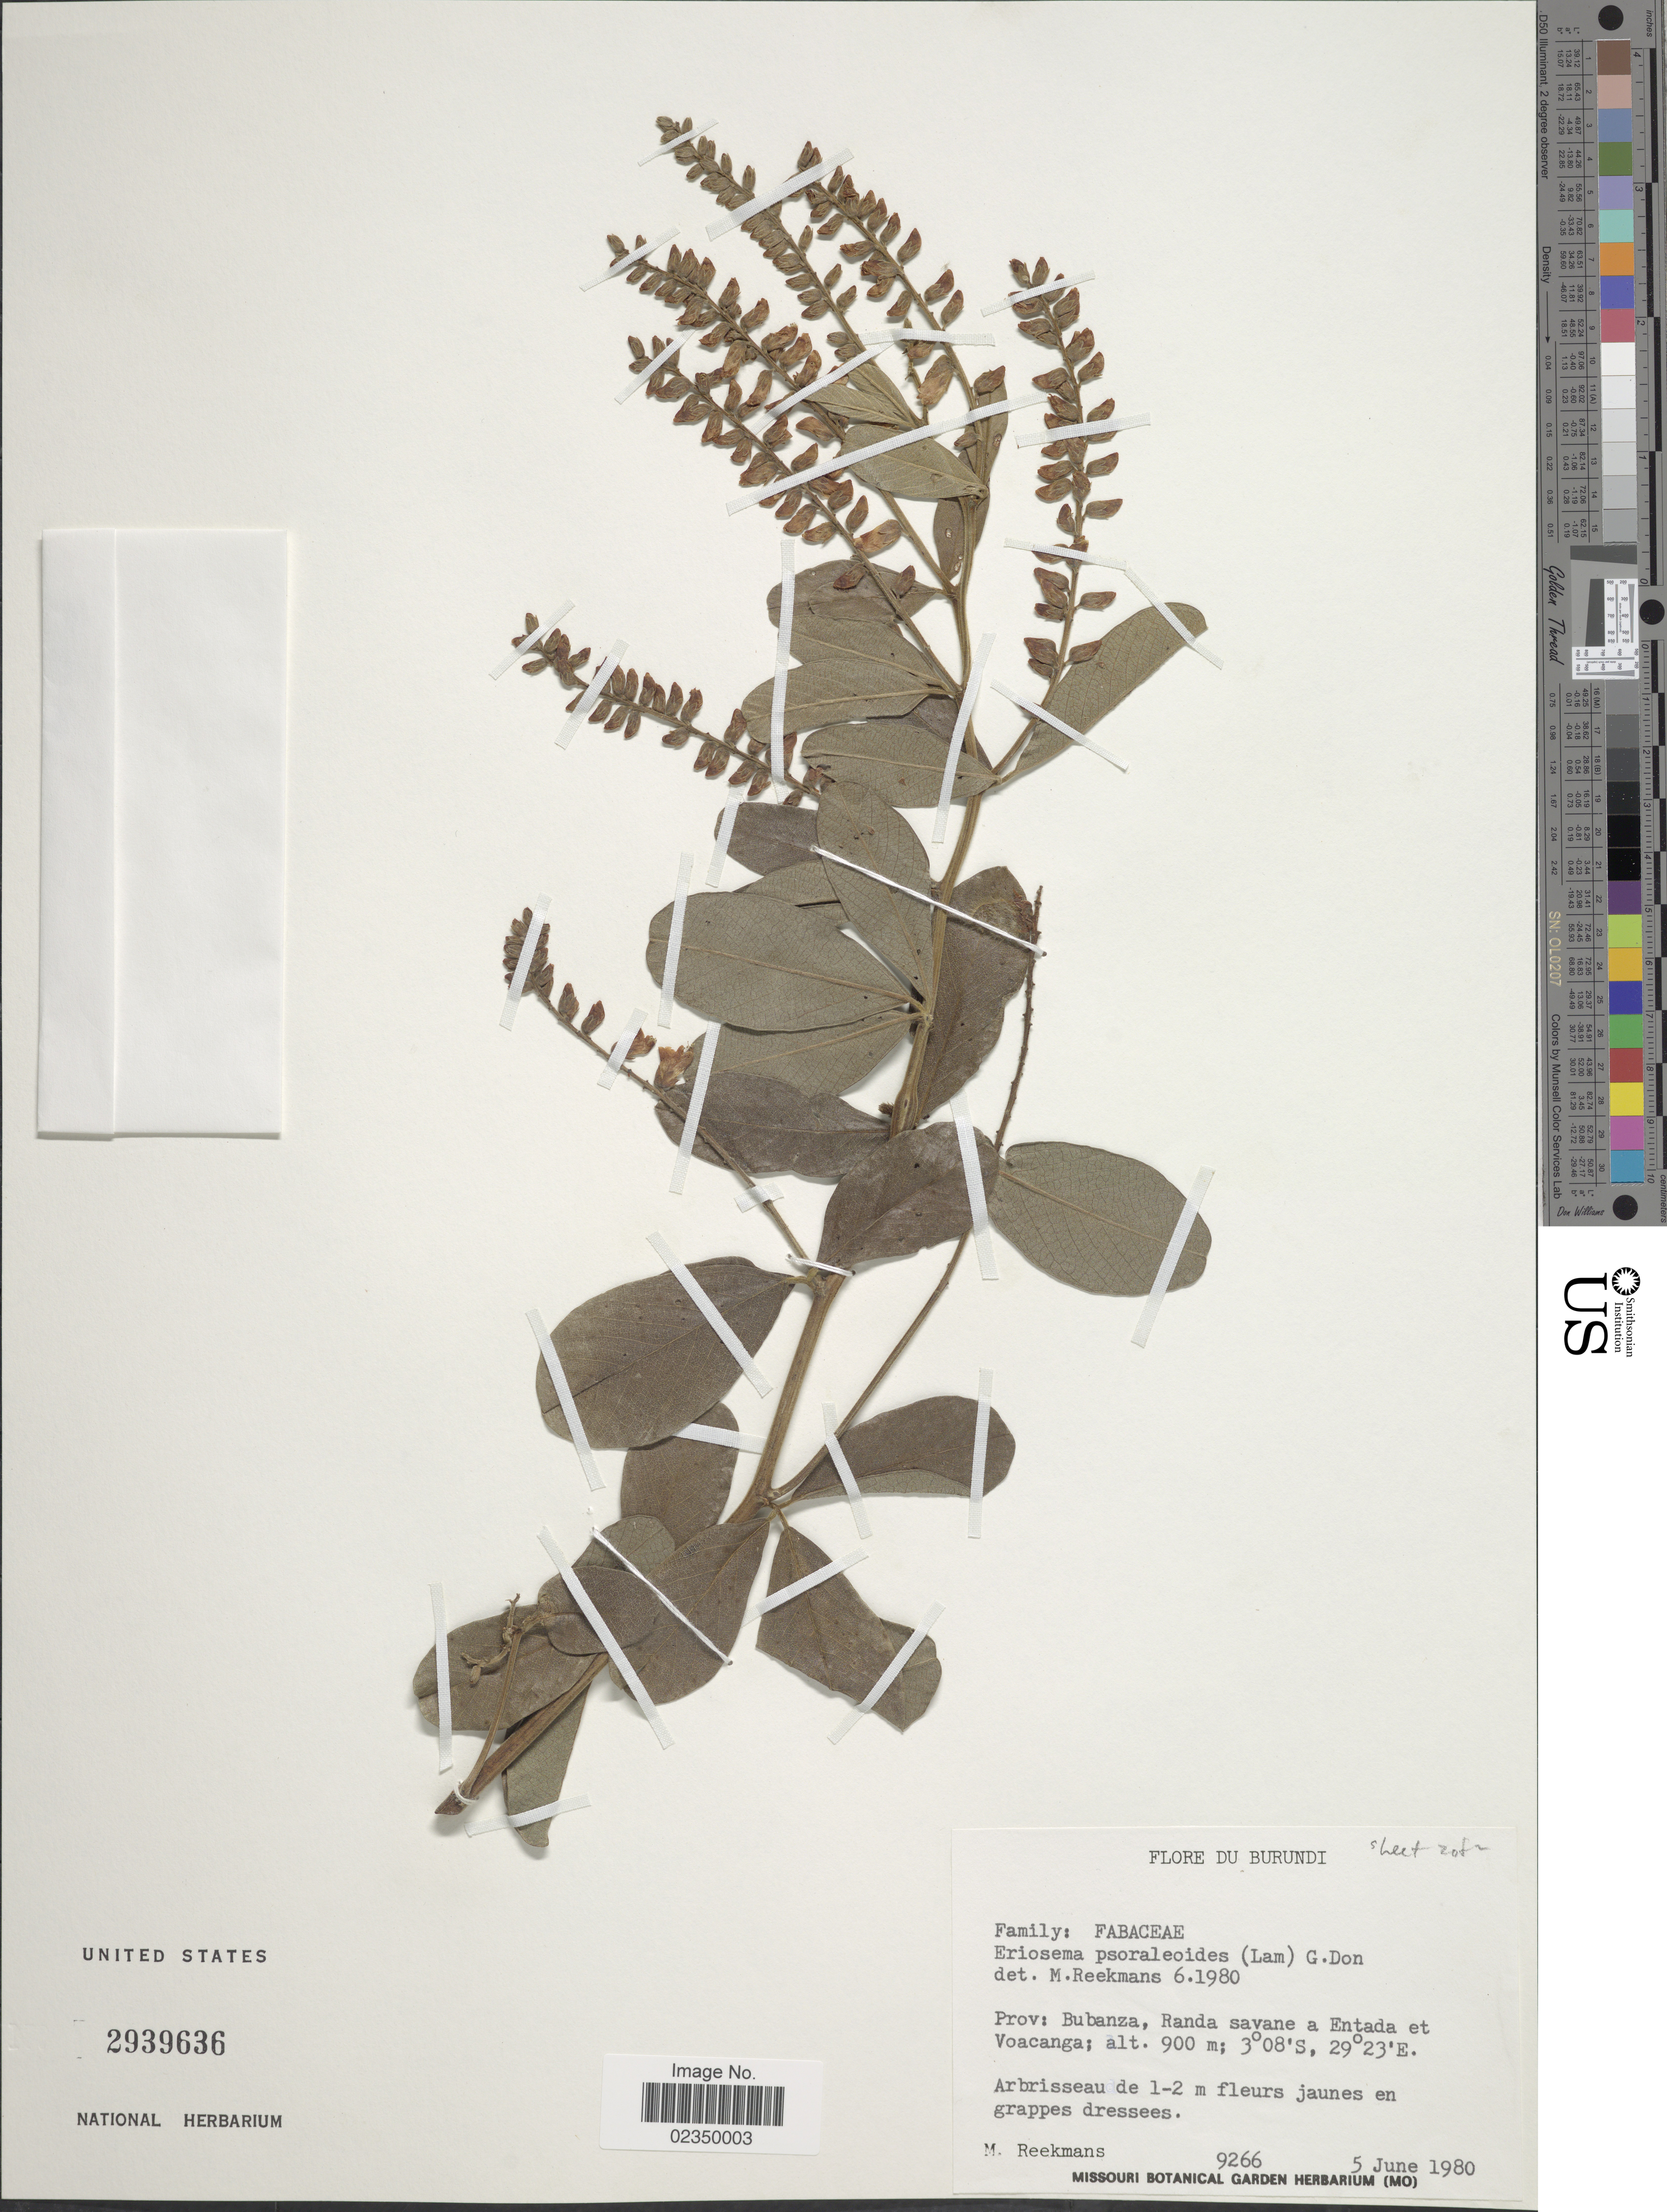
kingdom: Plantae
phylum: Tracheophyta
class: Magnoliopsida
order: Fabales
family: Fabaceae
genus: Eriosema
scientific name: Eriosema psoraloides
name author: (Lam.) G. Don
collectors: M. Reekmans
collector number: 9266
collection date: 1980-06-05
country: Burundi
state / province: Bubanza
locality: Prov: Bubanza, Randa savane a Entada et Voacanga.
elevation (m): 900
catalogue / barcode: US 2939636